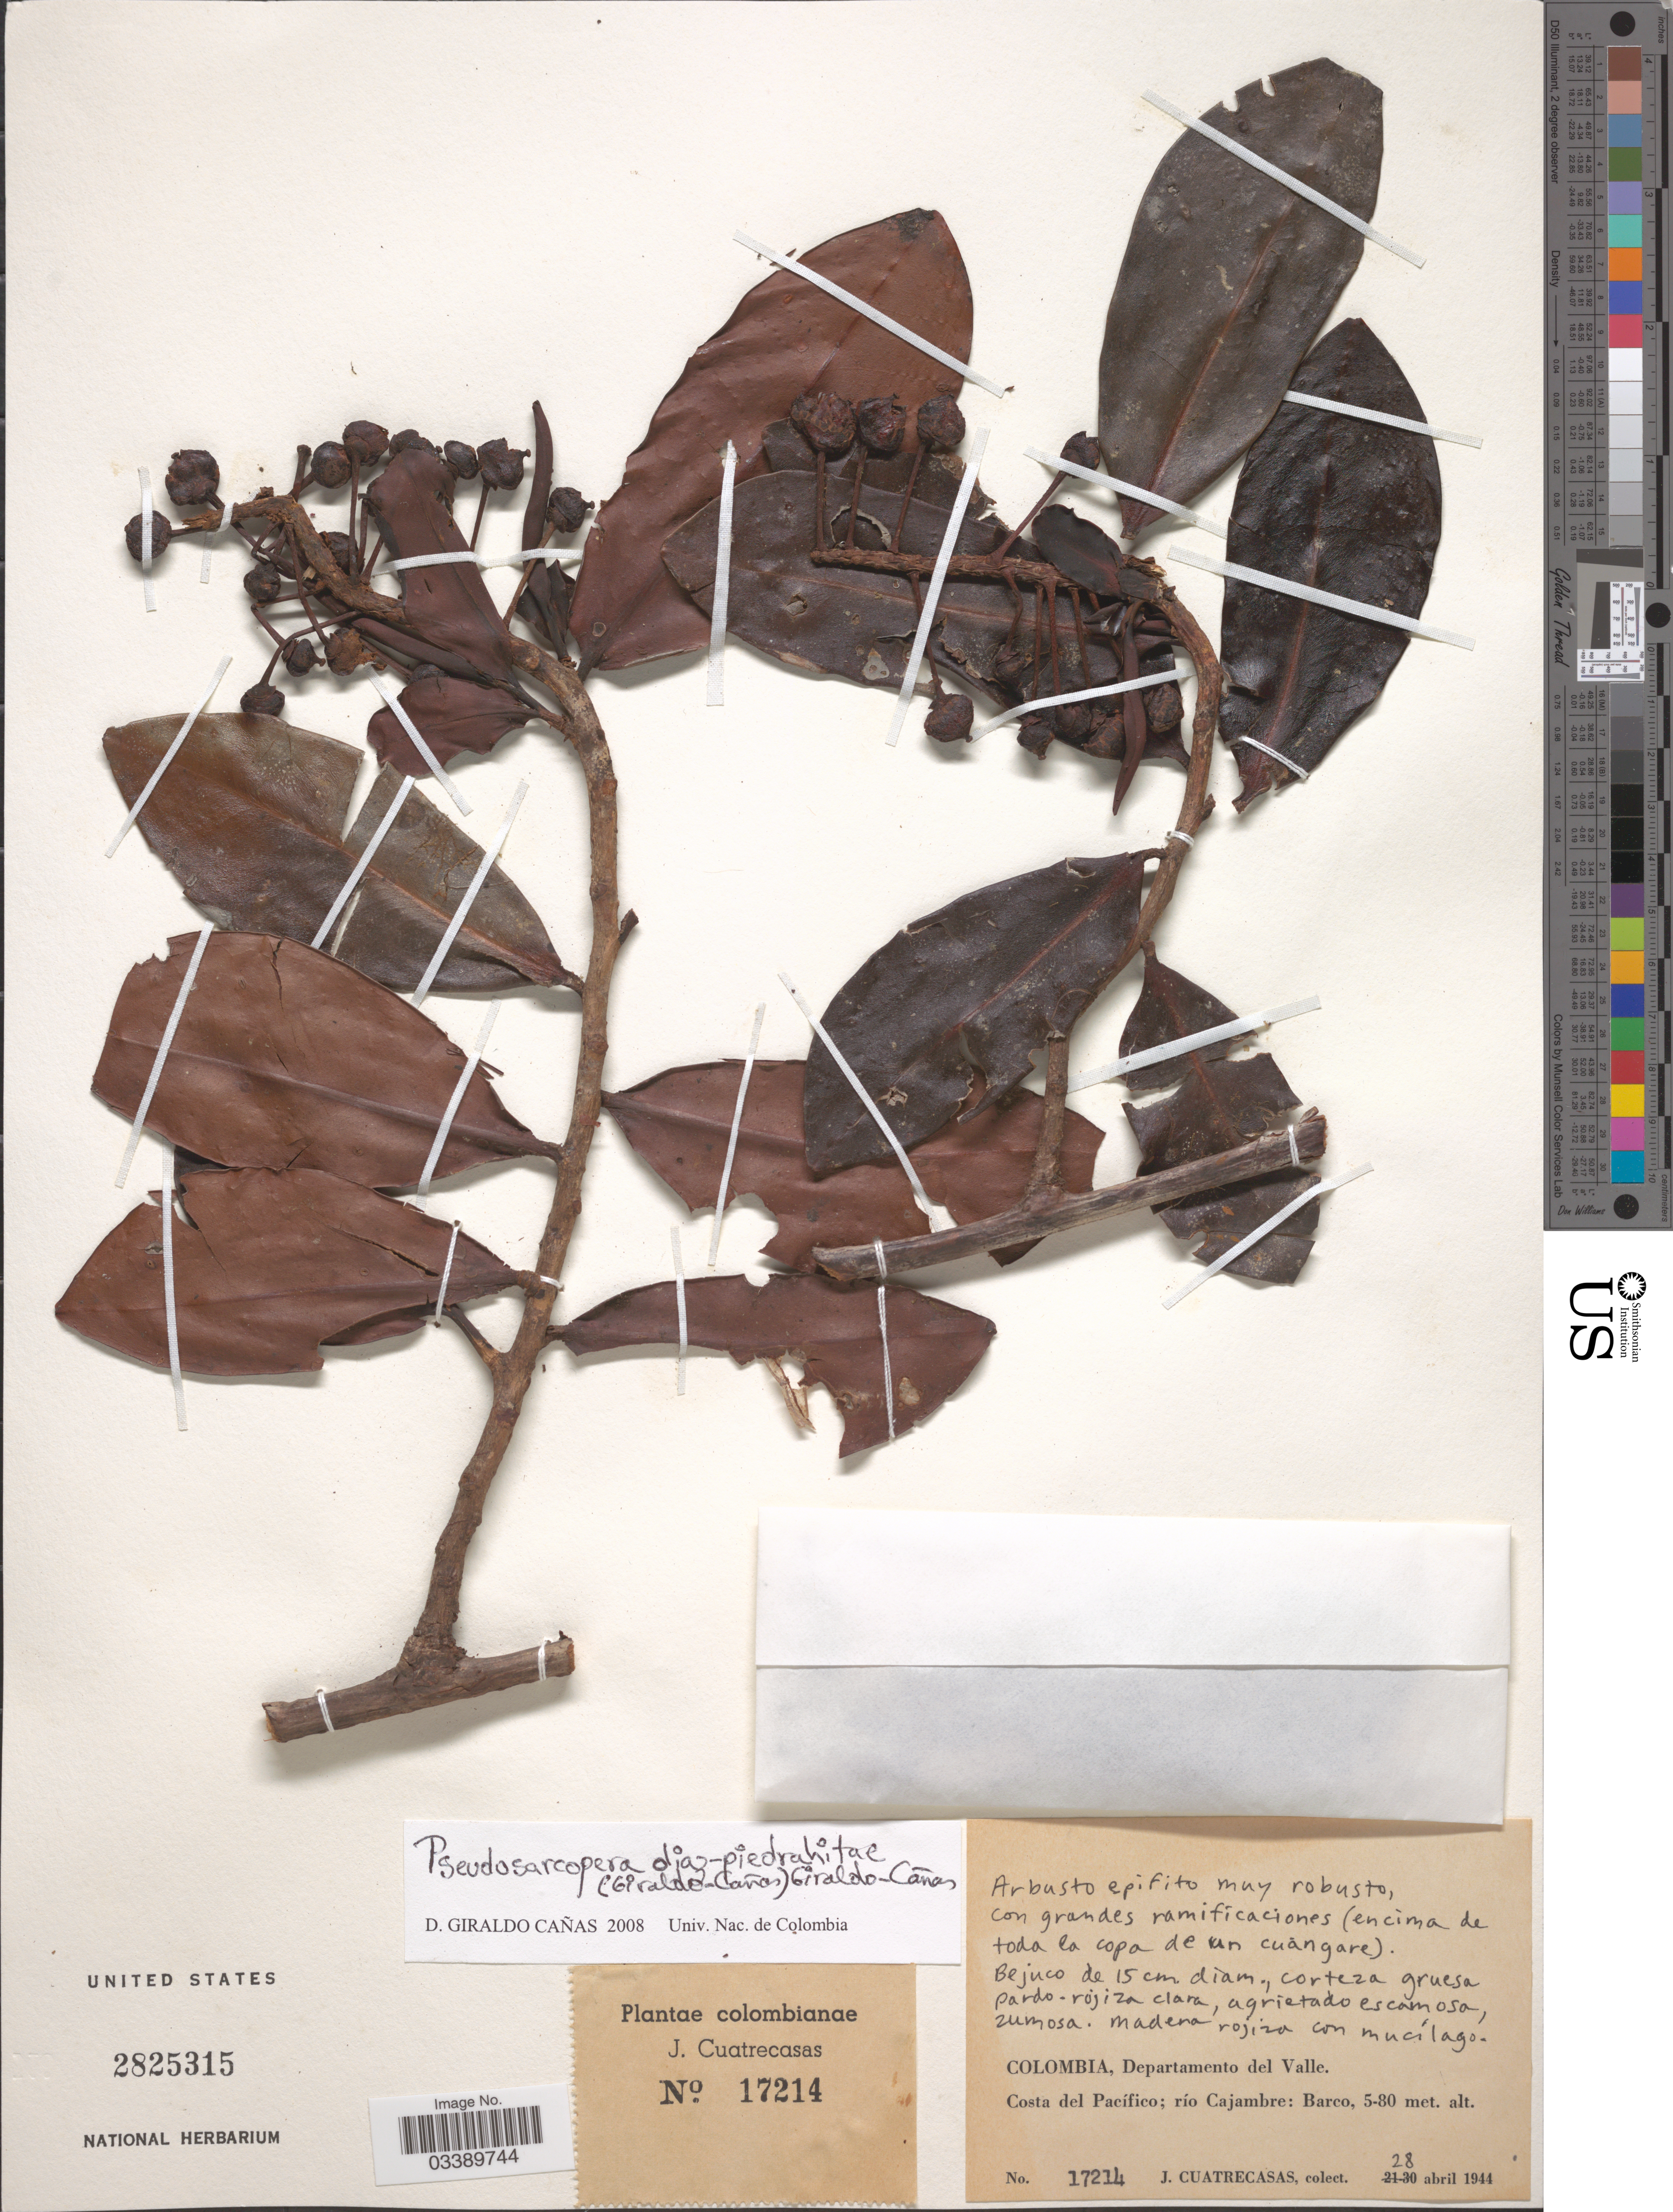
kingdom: Plantae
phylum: Tracheophyta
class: Magnoliopsida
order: Ericales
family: Marcgraviaceae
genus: Schwartzia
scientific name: Schwartzia diaz-piedrahitae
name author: Gir.-Cañas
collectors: J. Cuatrecasas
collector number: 17214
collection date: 1944-04-28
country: Colombia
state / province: Valle del Cauca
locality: Departamento del Valle. Costa del Pacífico; río Cajambre: Barco.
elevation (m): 5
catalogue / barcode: US 2825315